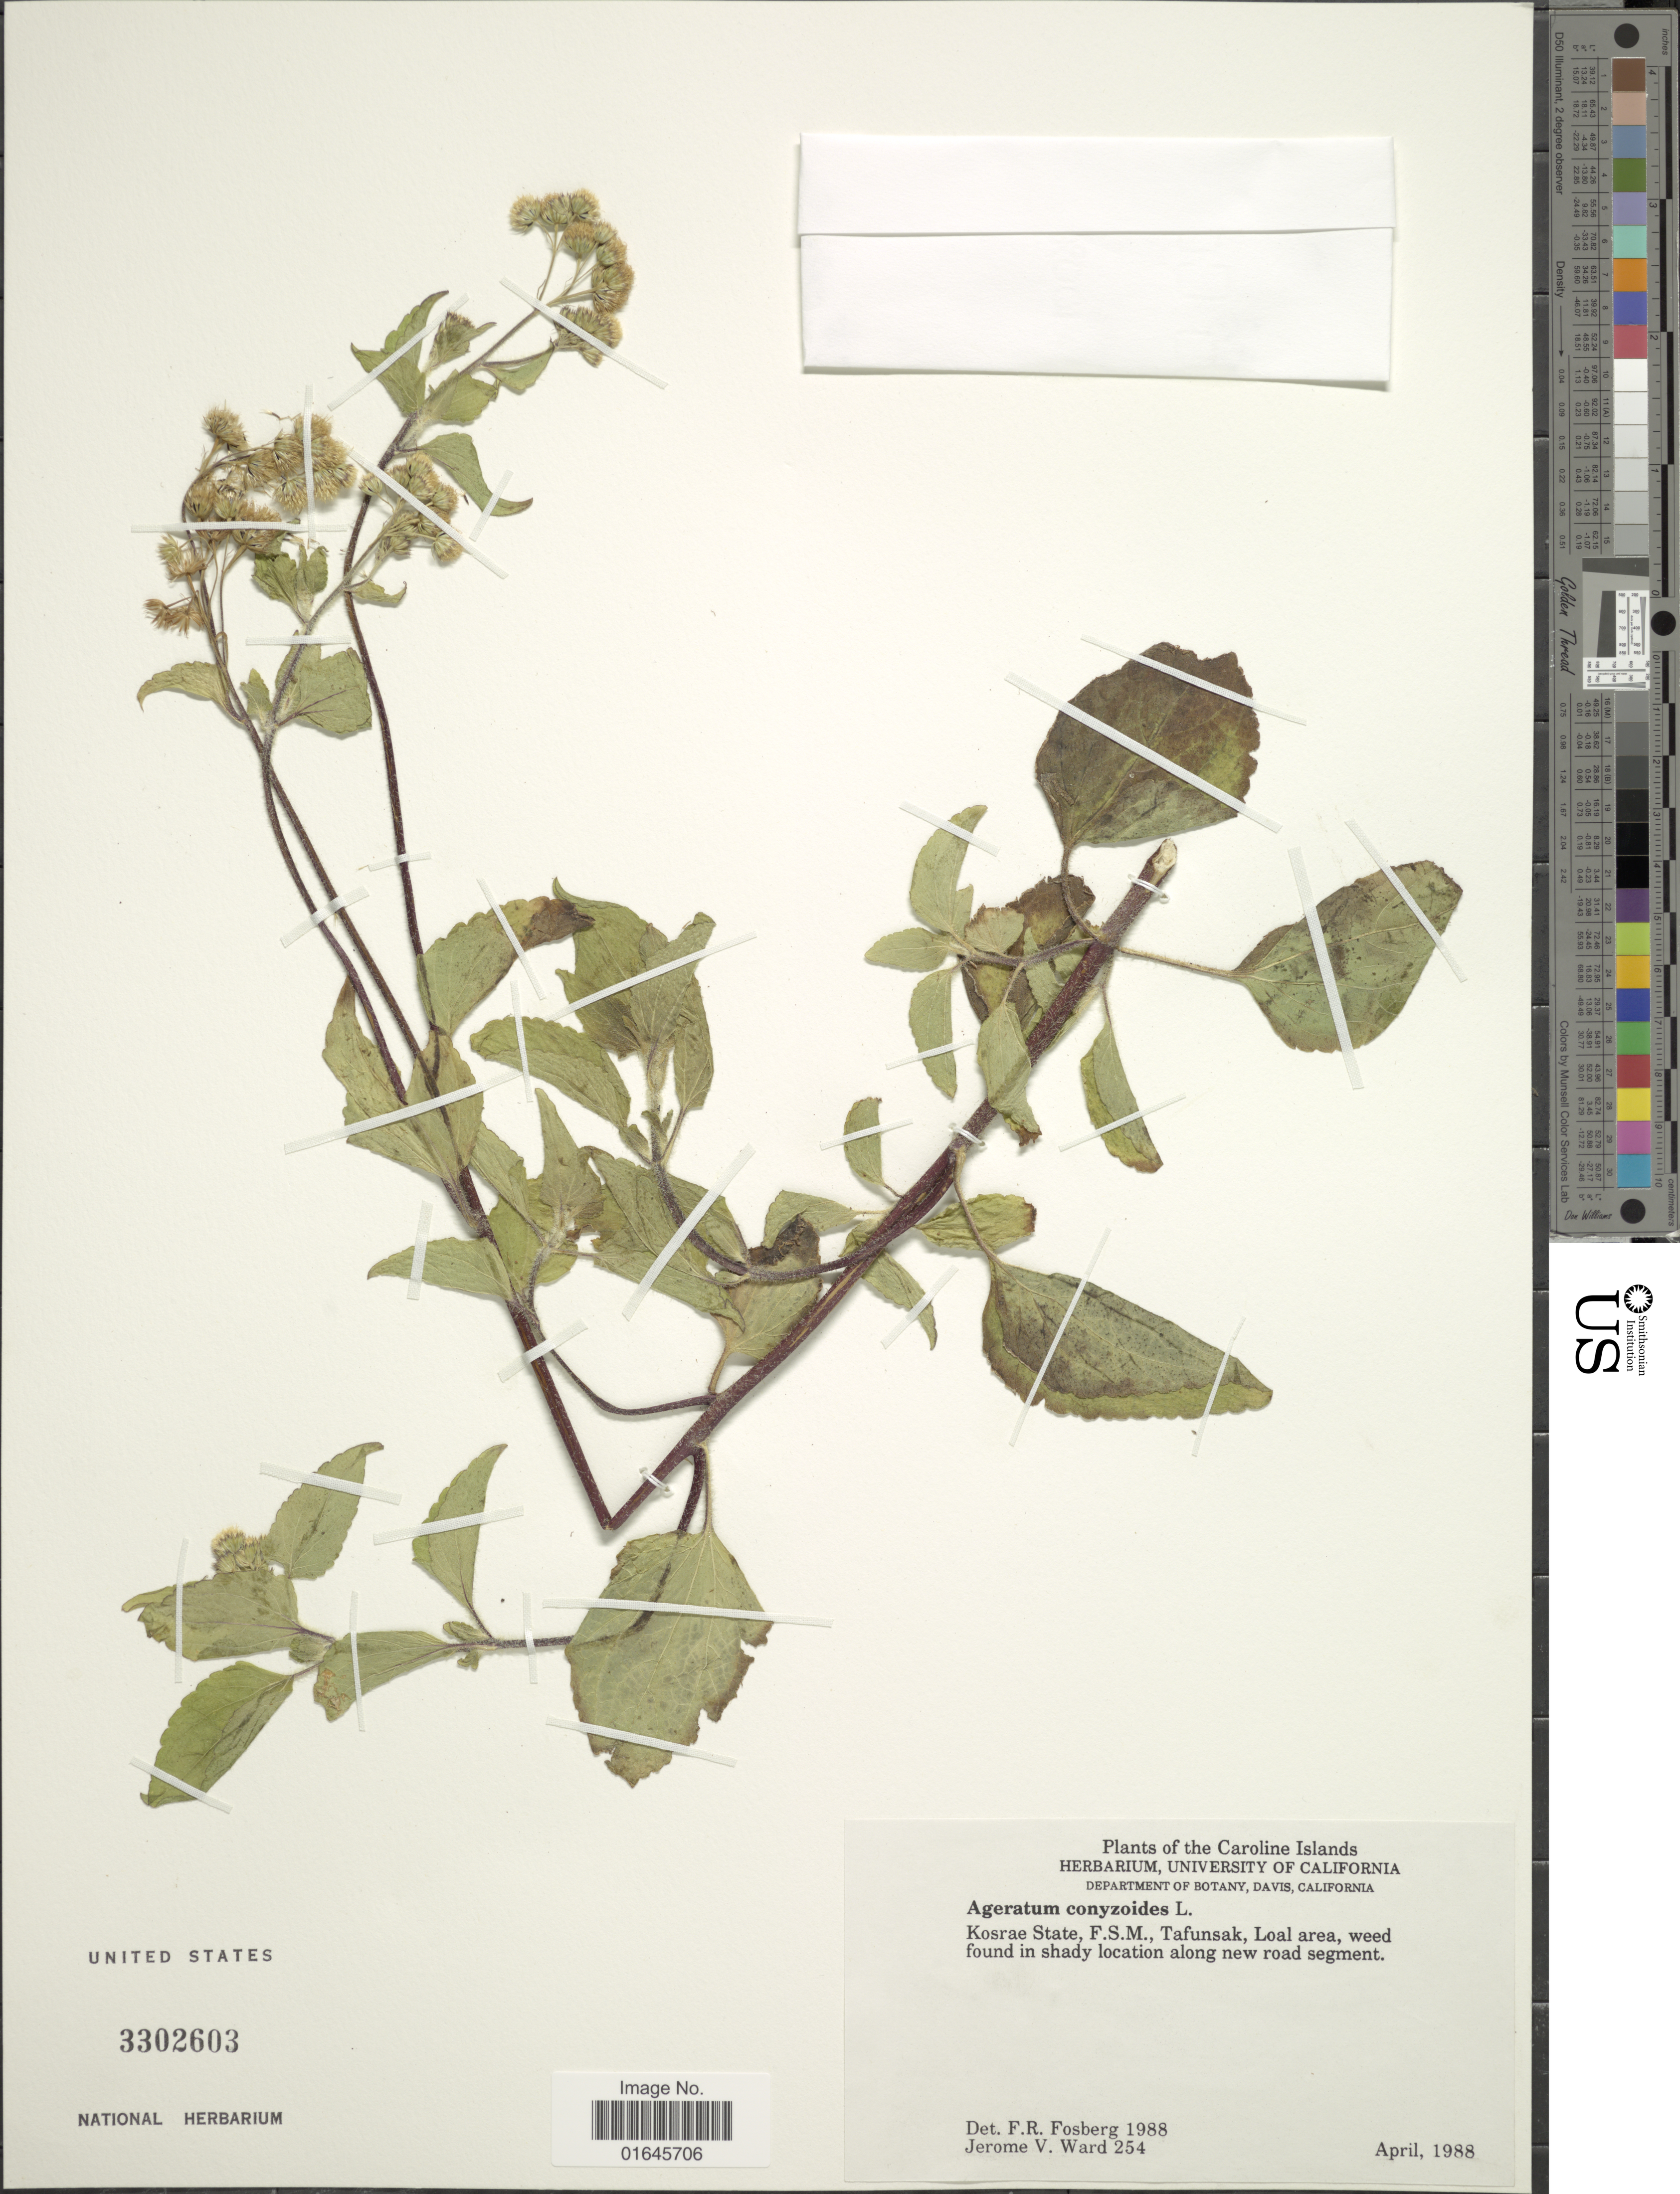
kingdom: Plantae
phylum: Tracheophyta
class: Magnoliopsida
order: Asterales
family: Asteraceae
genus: Ageratum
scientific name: Ageratum conyzoides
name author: L.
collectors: F. R. Fosberg & J. V. Ward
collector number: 1988/254?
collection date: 1988-04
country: Micronesia, Federated States of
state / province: Kosrae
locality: F.S.M., Tafunsak, Loal area, weed found in shady location along new road segment, Caroline Islands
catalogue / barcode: US 3302603